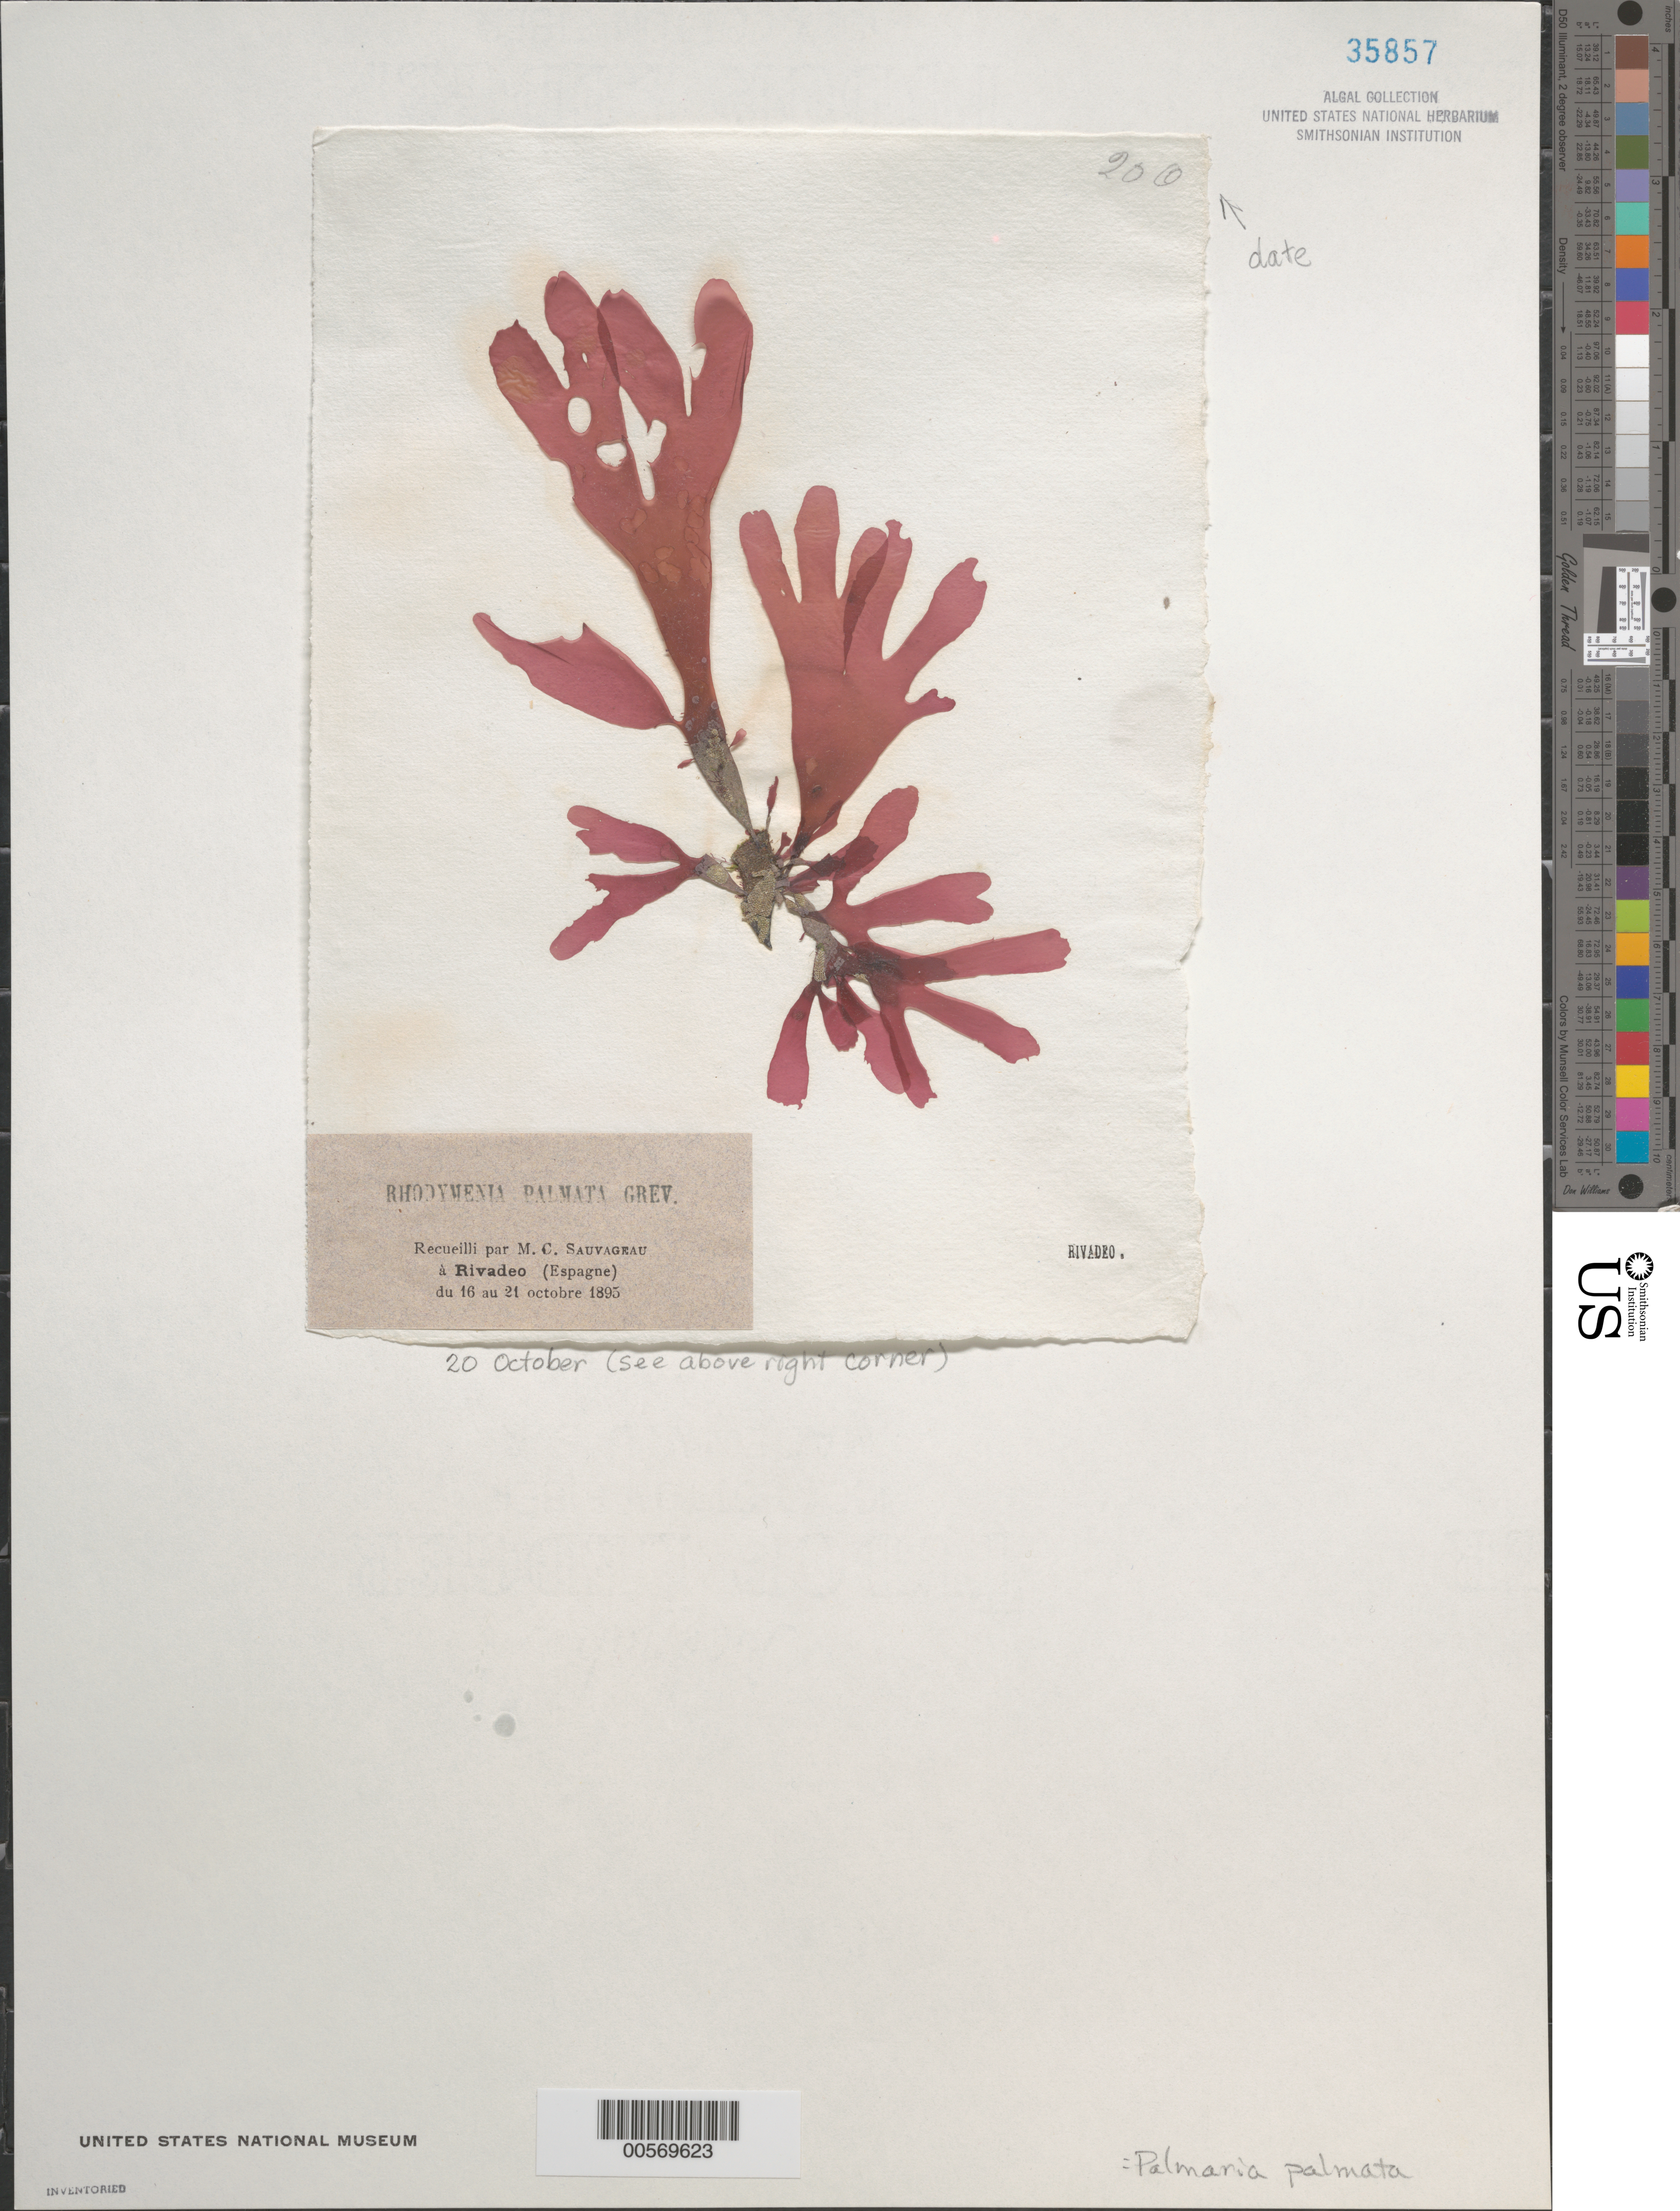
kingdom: Plantae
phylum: Rhodophyta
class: Florideophyceae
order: Palmariales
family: Palmariaceae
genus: Palmaria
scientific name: Palmaria palmata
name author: (L.) F. Weber & D. Mohr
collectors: C. F. Sauvageau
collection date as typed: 20 Oct 1895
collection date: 1895-10-20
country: Spain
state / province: Galicia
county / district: Lugo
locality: Ribadeo (rivadeo)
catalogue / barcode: US 35857